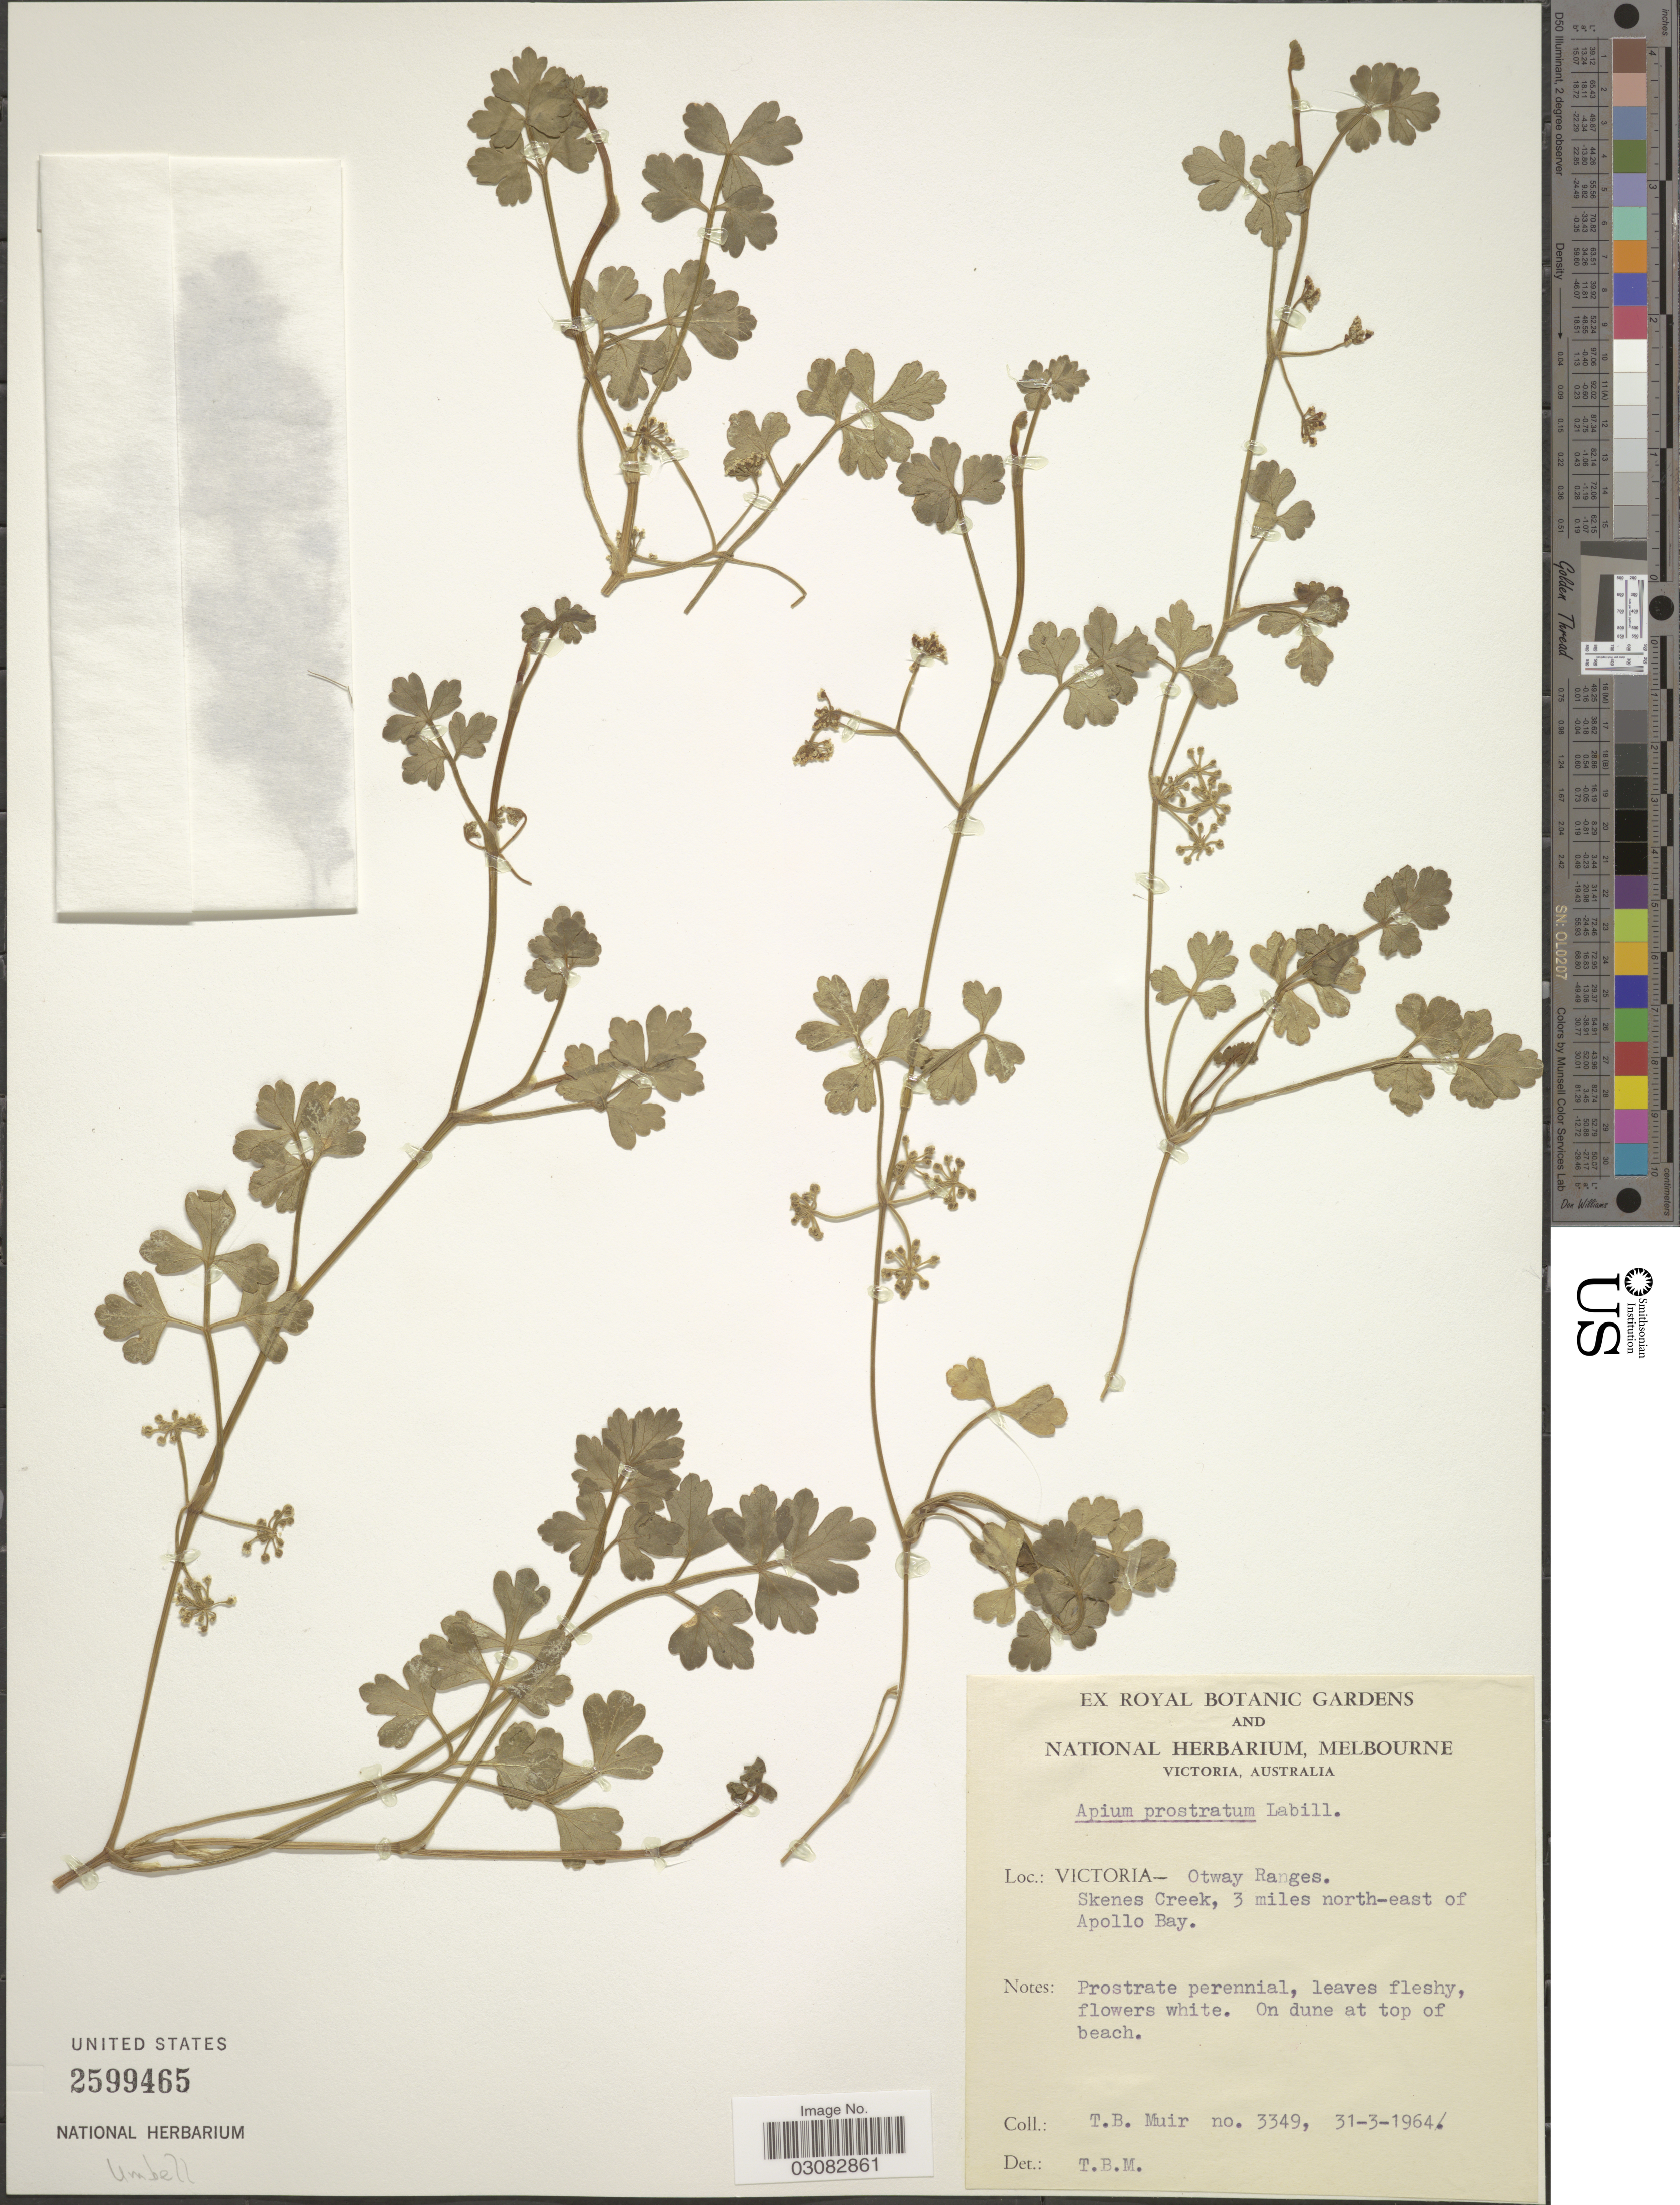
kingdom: Plantae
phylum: Tracheophyta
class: Magnoliopsida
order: Apiales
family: Apiaceae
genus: Apium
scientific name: Apium prostratum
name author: Labill. ex Vent.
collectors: T. Muir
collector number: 3349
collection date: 1964-03-31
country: Australia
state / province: Victoria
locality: Victoria, Otway Ranges, Skenes Creek, 3 miles north-east of Apollo Bay.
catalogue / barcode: US 2599465